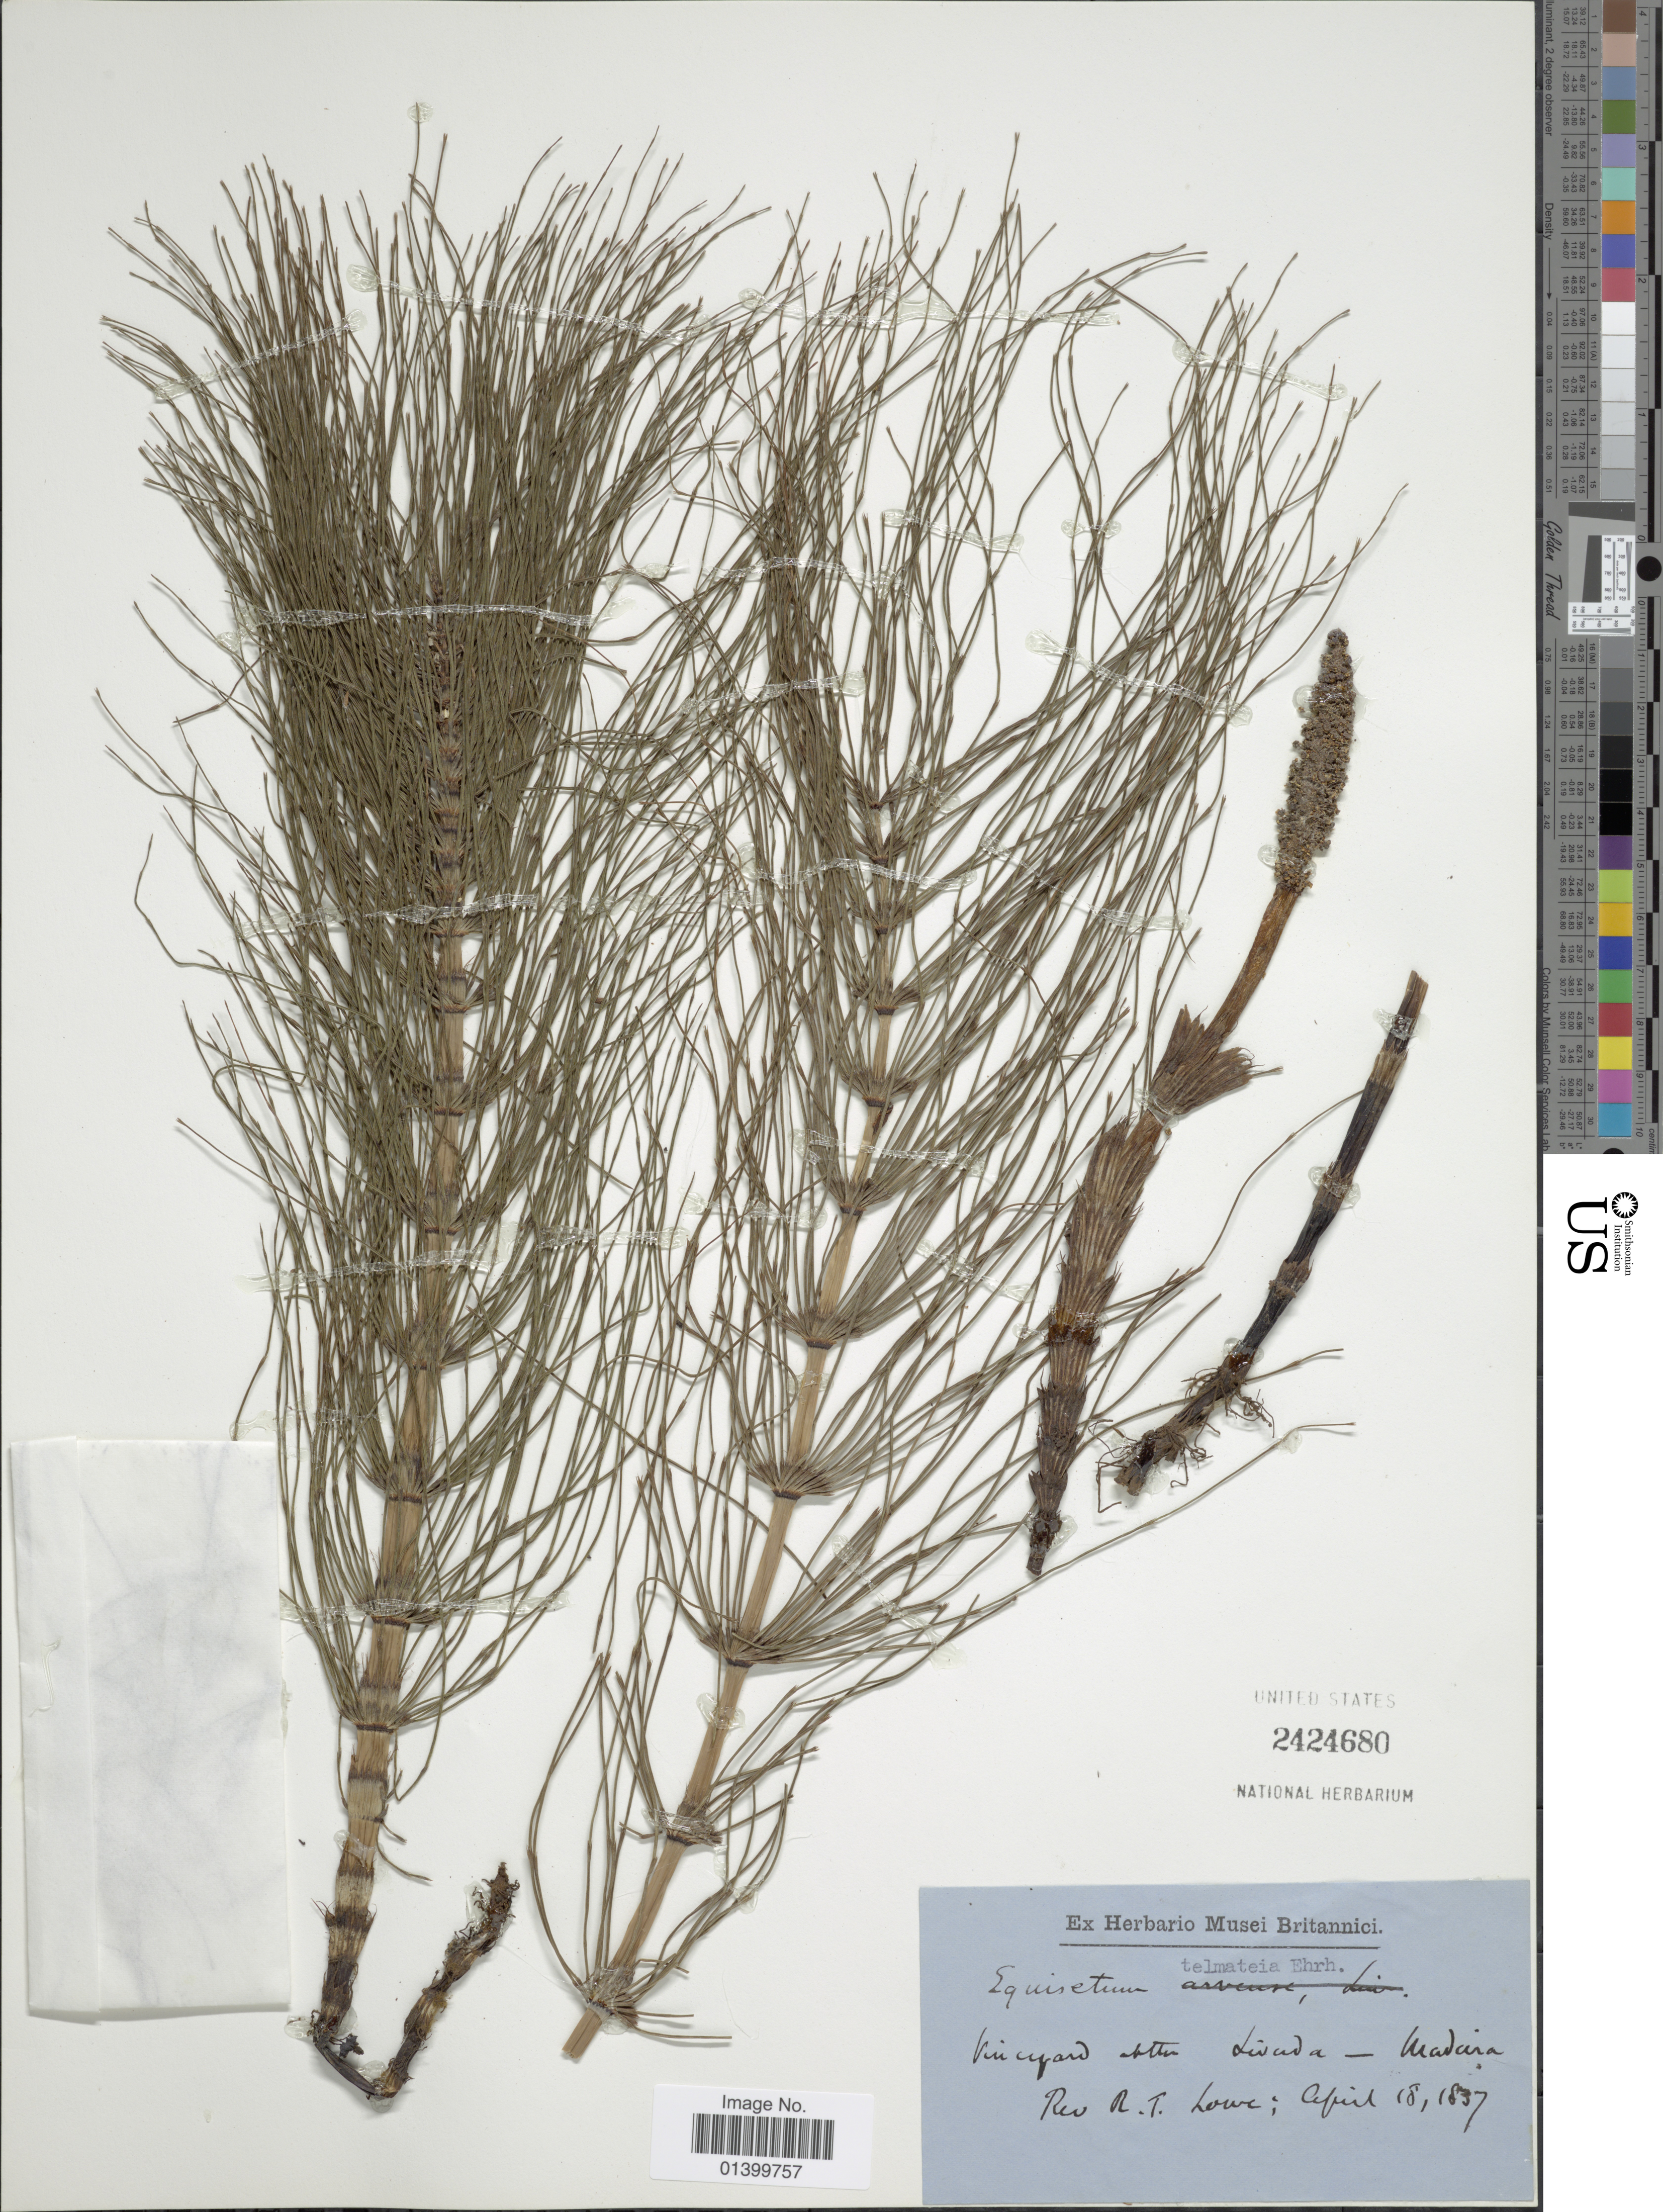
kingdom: Plantae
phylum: Tracheophyta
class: Polypodiopsida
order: Equisetales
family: Equisetaceae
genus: Equisetum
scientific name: Equisetum telmateia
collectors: R. T. Lowe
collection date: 1837-04-18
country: Portugal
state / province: Madeira (Aut. Reg.)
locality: Kinuyard Mtn Livada - Madeira. [interpreted]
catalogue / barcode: US 2424680